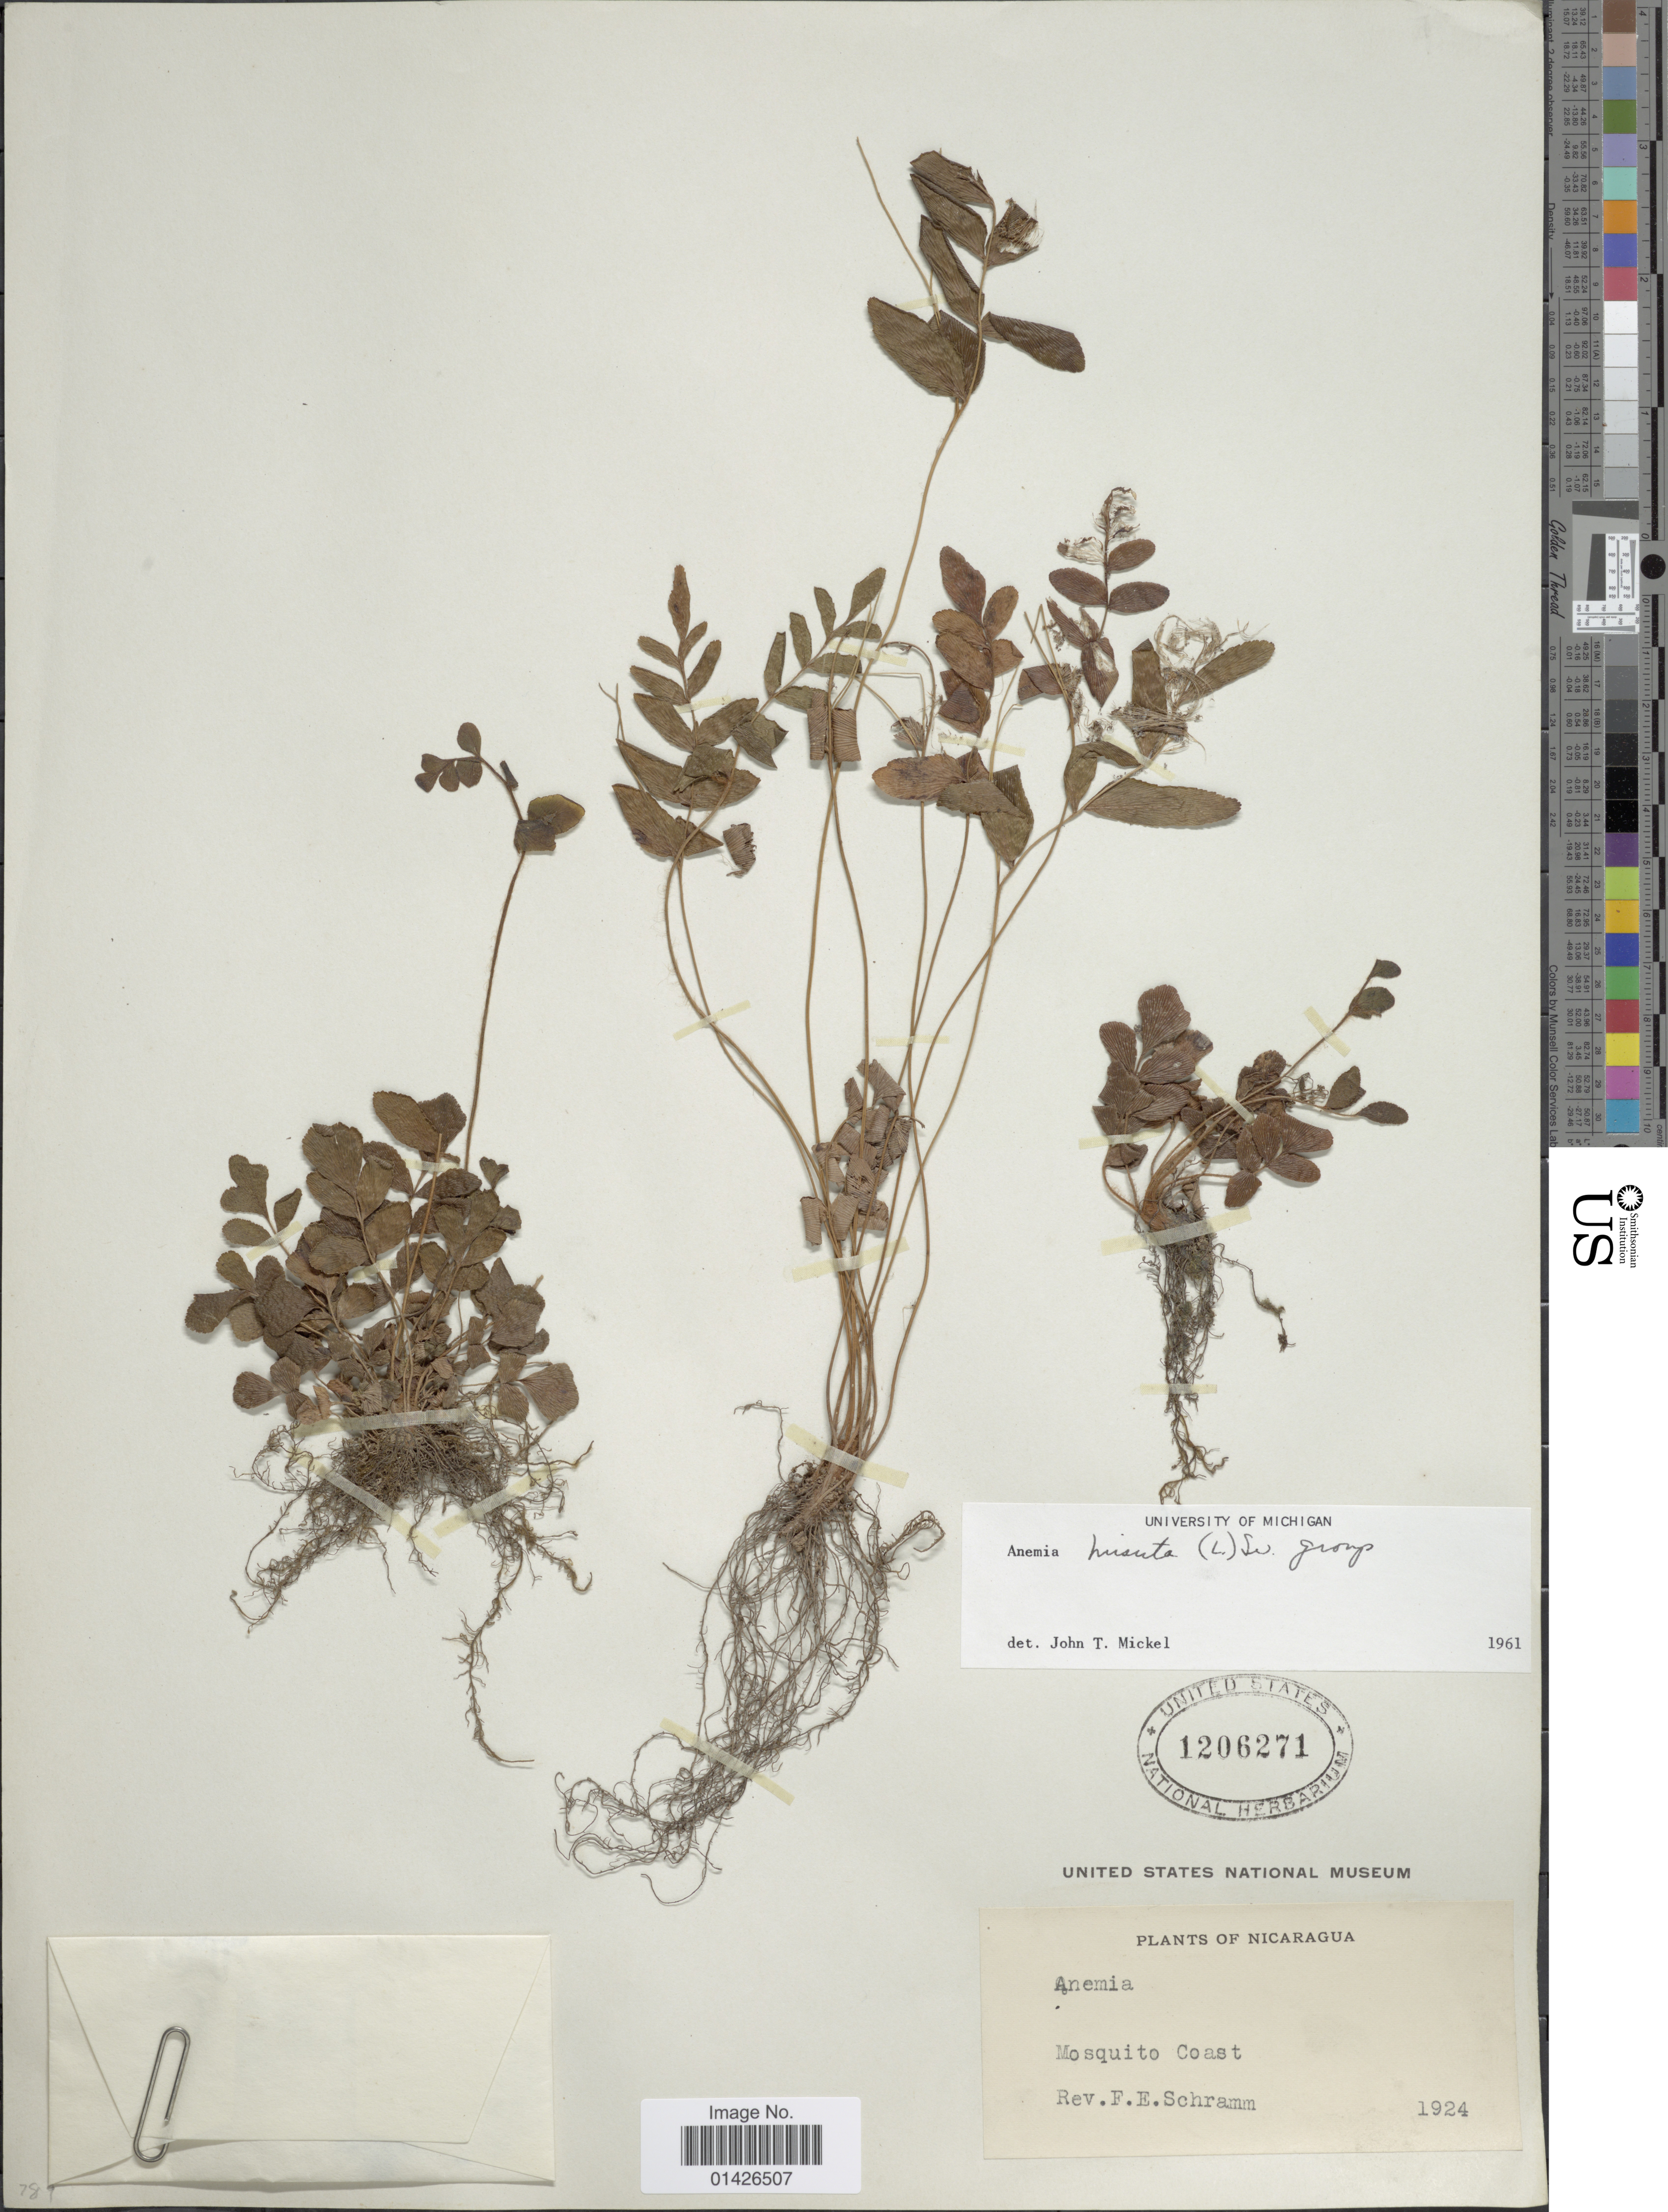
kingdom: Plantae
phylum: Tracheophyta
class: Polypodiopsida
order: Schizaeales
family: Anemiaceae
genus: Anemia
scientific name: Anemia hirsuta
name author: (L.) Sw.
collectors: F. E. Schramm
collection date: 1924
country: Nicaragua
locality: Mosquito Coast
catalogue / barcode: US 1206271